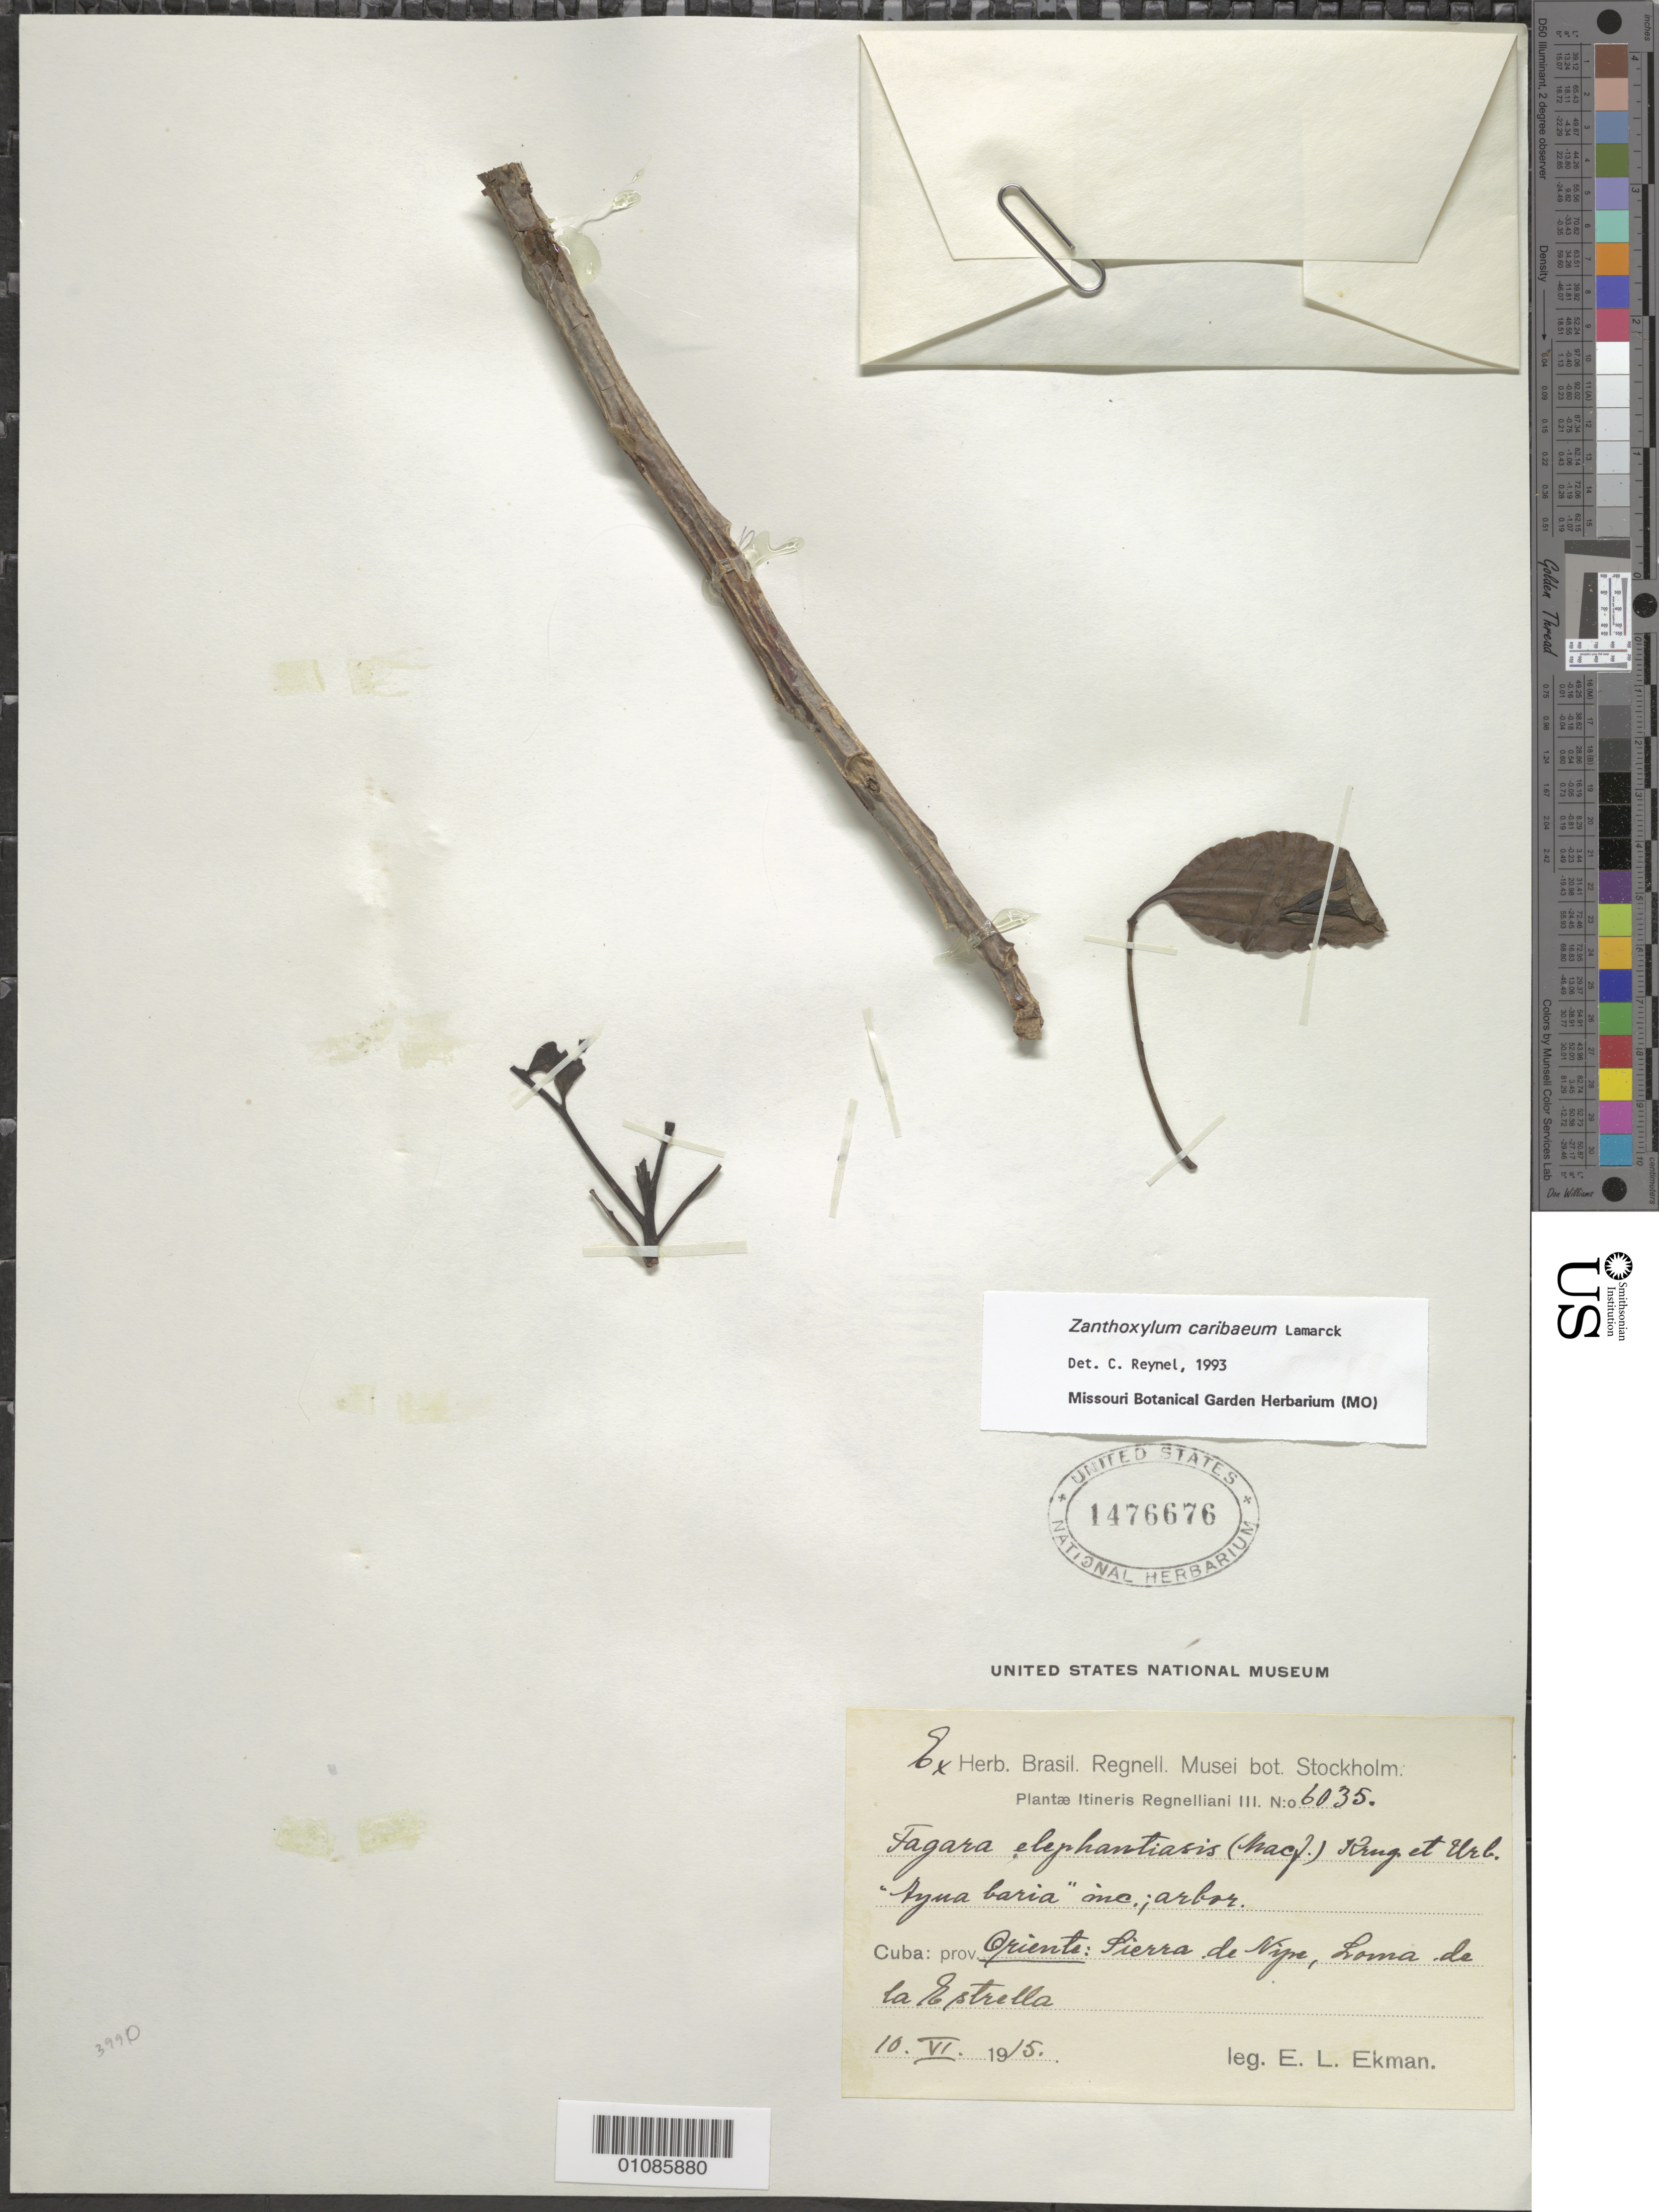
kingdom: Plantae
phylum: Tracheophyta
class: Magnoliopsida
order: Sapindales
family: Rutaceae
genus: Zanthoxylum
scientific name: Zanthoxylum caribaeum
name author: Lam.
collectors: E. L. Ekman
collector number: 6035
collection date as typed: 10 Oct 1915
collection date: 1915-10-10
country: Cuba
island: Cuba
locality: Oriente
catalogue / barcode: US 1476676